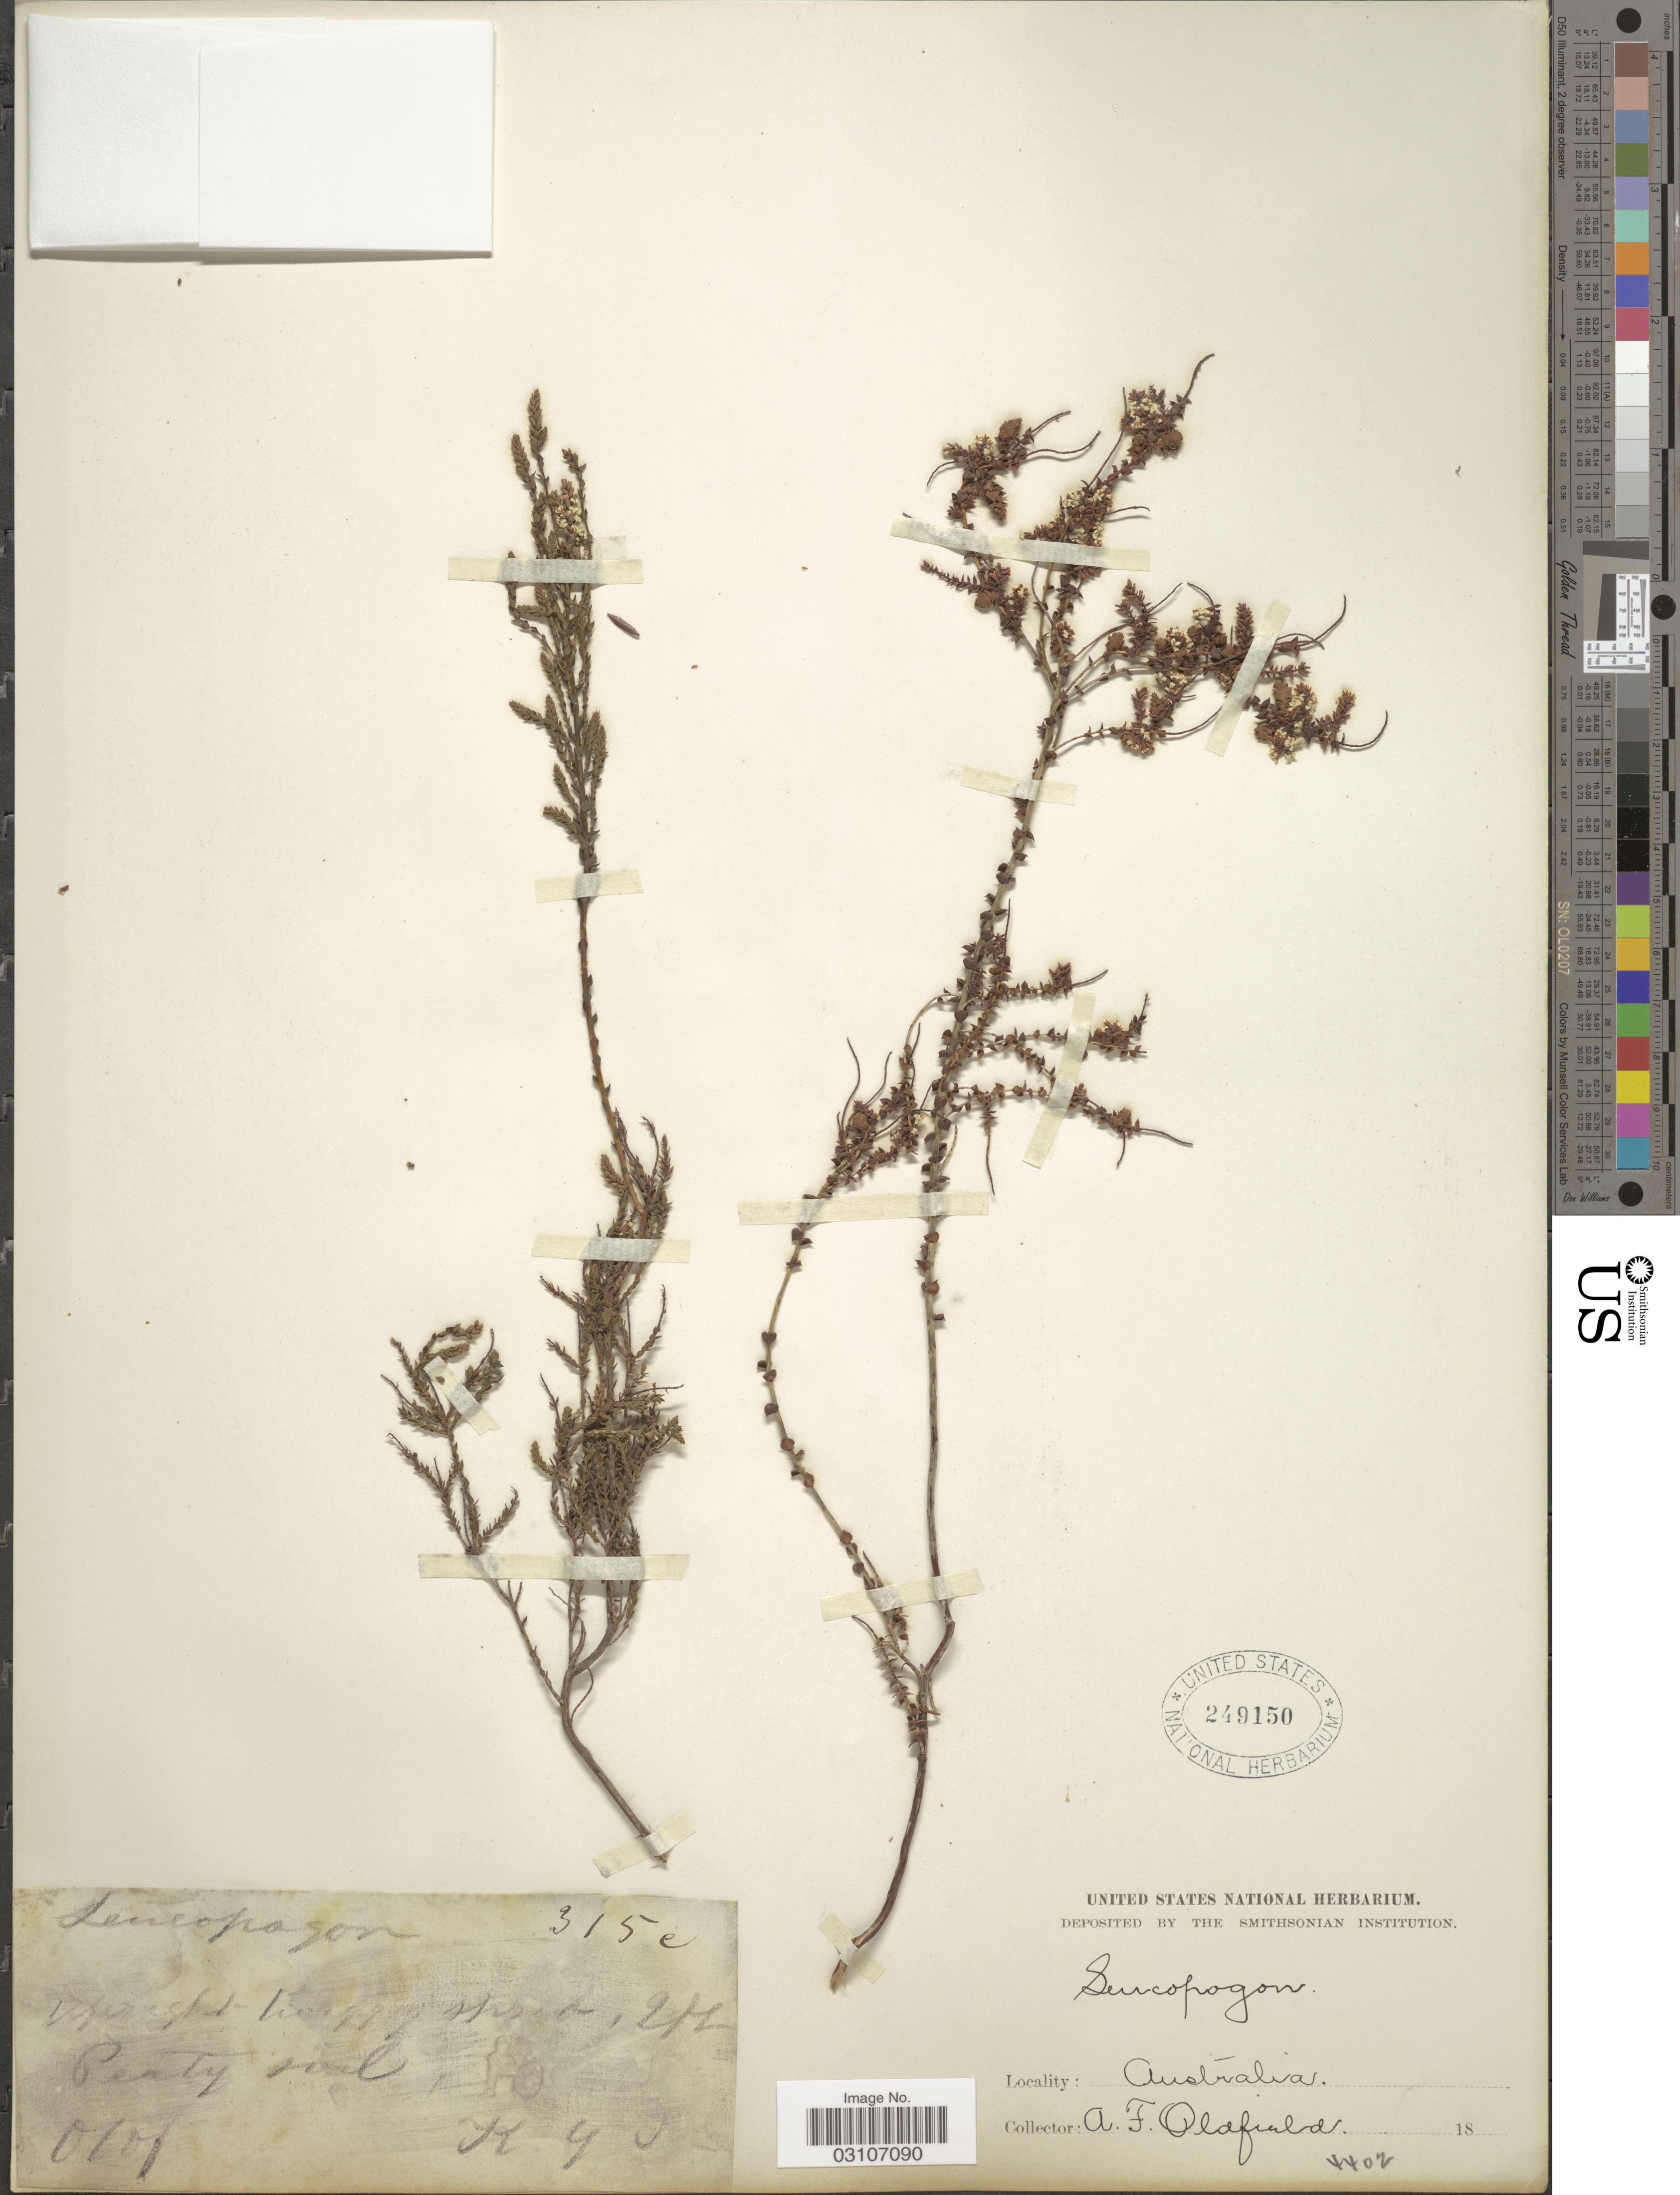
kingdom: Plantae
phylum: Tracheophyta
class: Magnoliopsida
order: Ericales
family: Ericaceae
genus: Leucopogon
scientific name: Leucopogon sp.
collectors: A. Oldfield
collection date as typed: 18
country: Australia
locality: KYS [unsure placement]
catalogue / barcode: US 249150